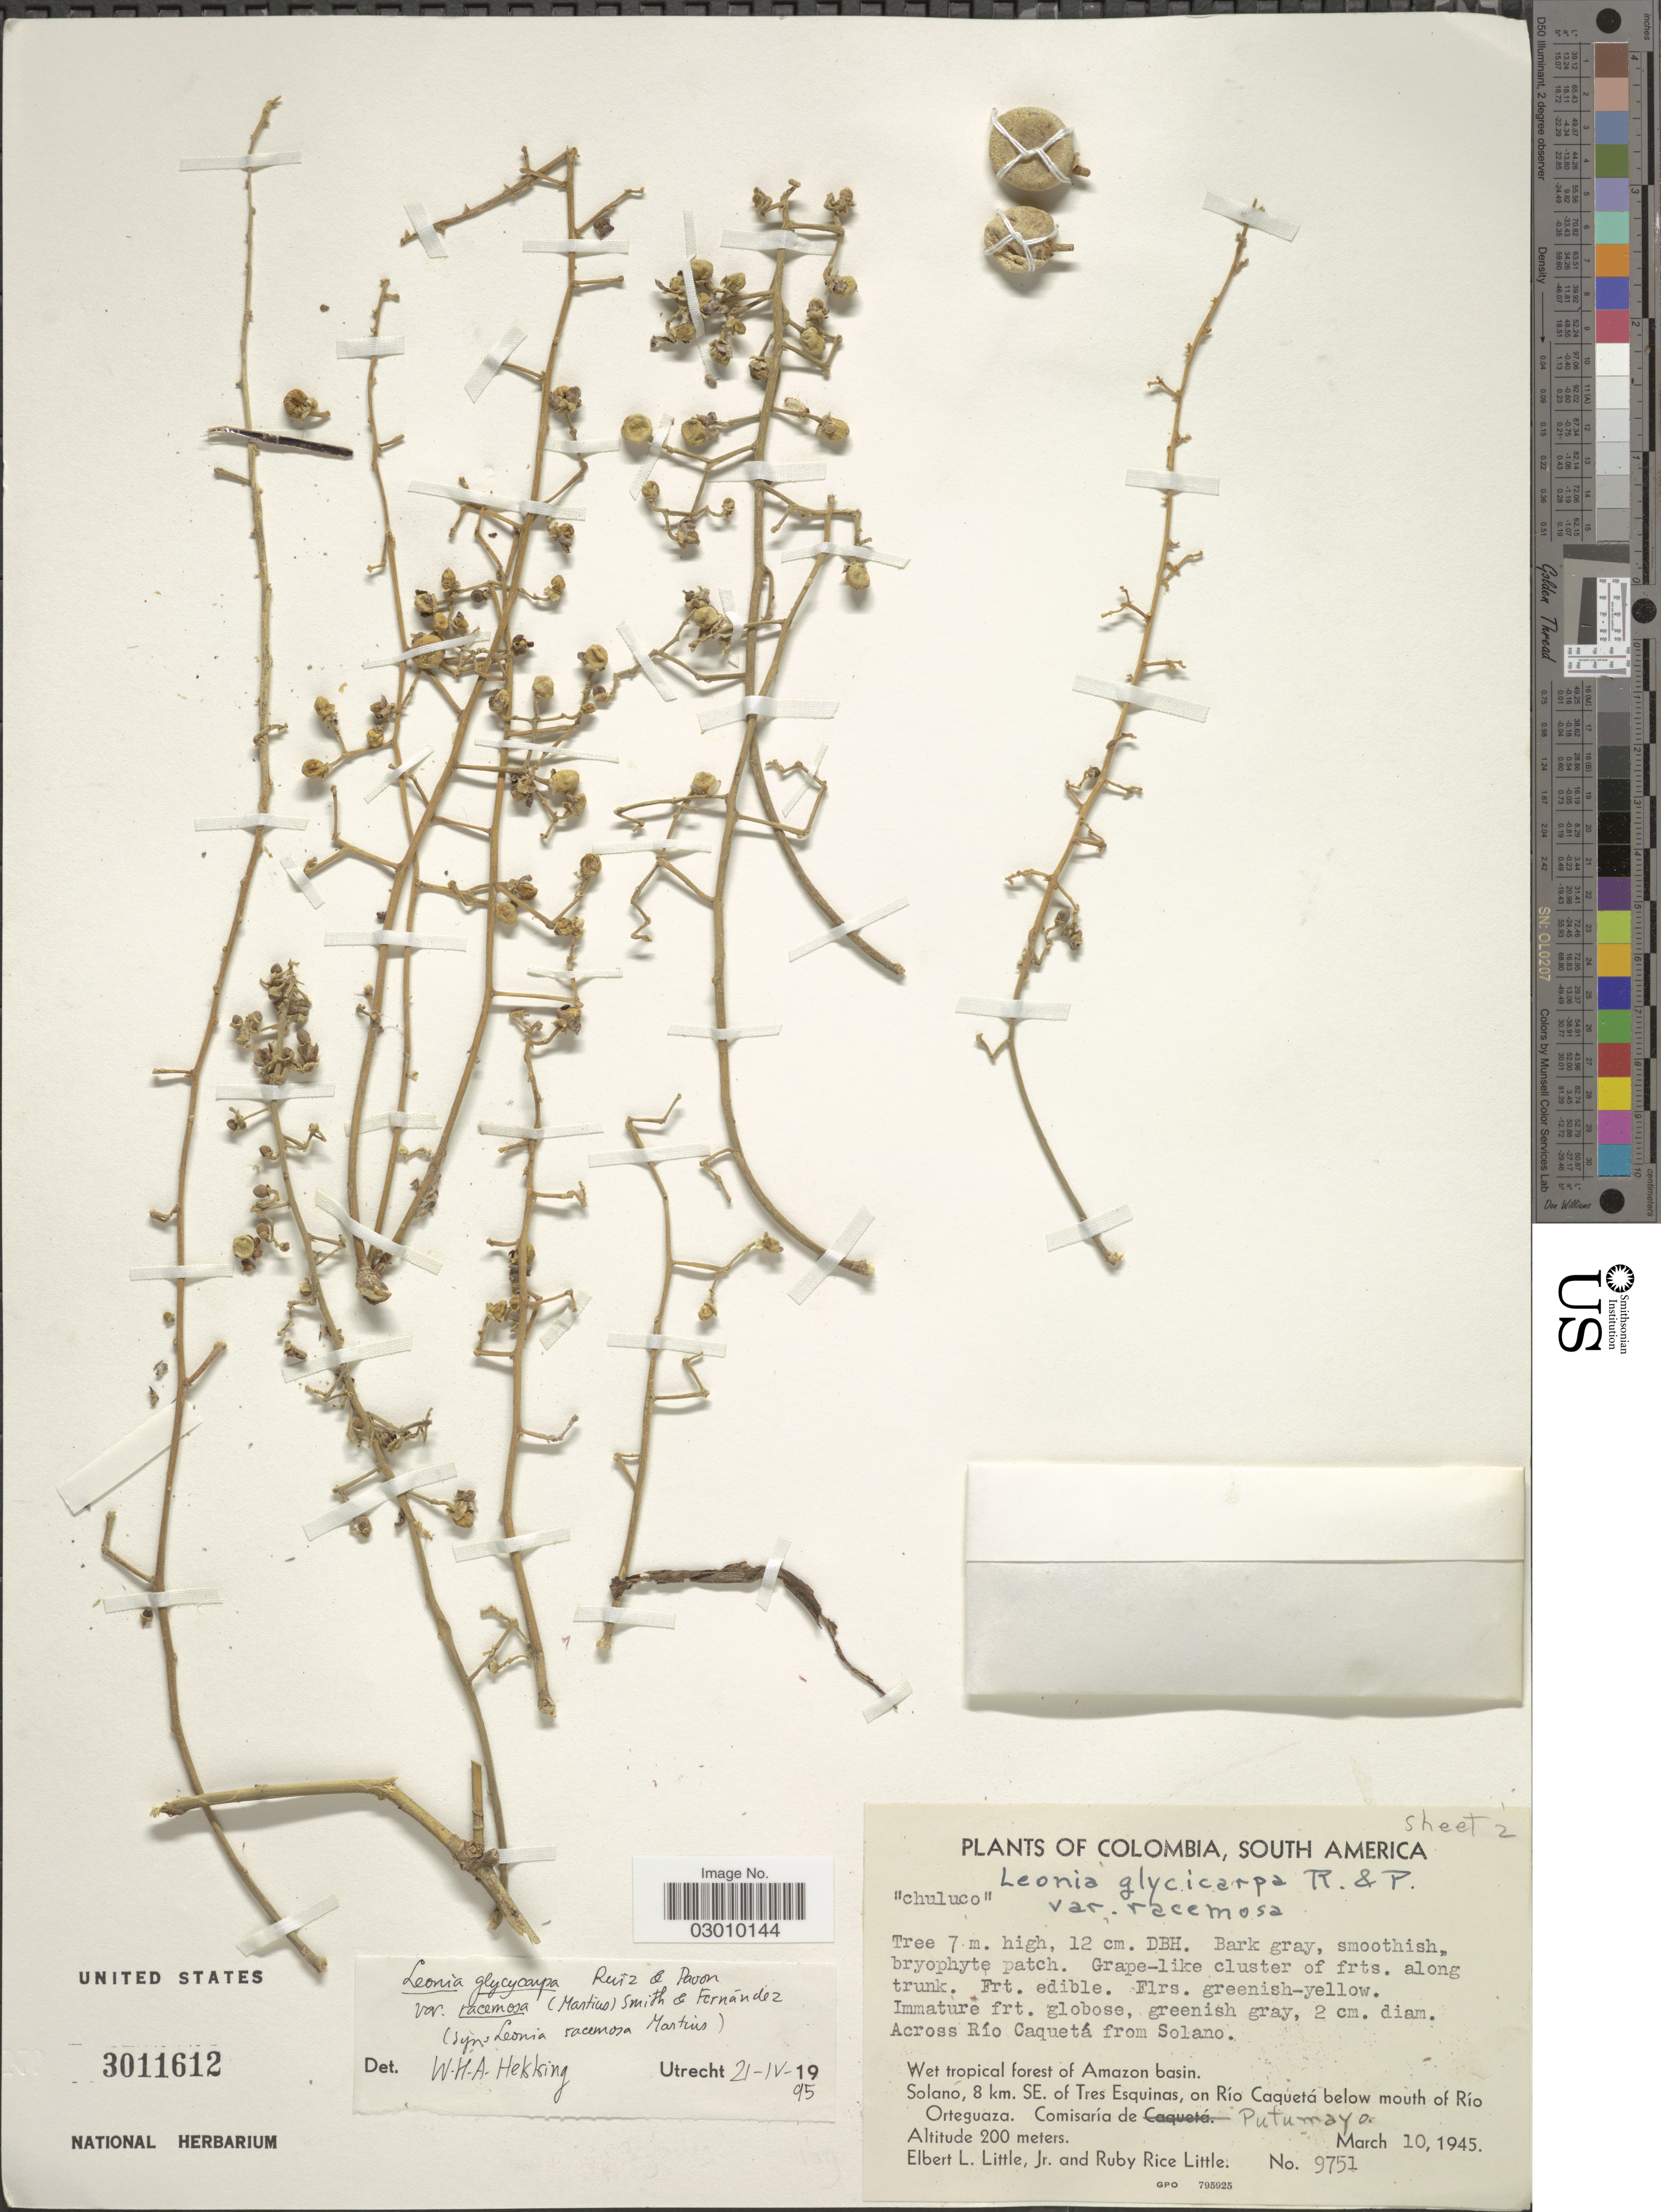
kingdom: Plantae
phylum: Tracheophyta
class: Magnoliopsida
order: Malpighiales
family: Violaceae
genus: Leonia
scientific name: Leonia glycycarpa var. racemosa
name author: (Mart.) L.B. Sm. & A. Fernández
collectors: E. L. Little & R. R. Little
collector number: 9751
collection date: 1945-03-10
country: Colombia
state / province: Putumayo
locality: Across Río Caquetá from Solano. Wet tropical forest of Amazon basin. Solano, 8 km. SE. of Tres Esquinas, on Río Caquetá below mouth of Río Orteguaza. Comisaría de Putumayo.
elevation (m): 200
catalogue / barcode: US 3011612